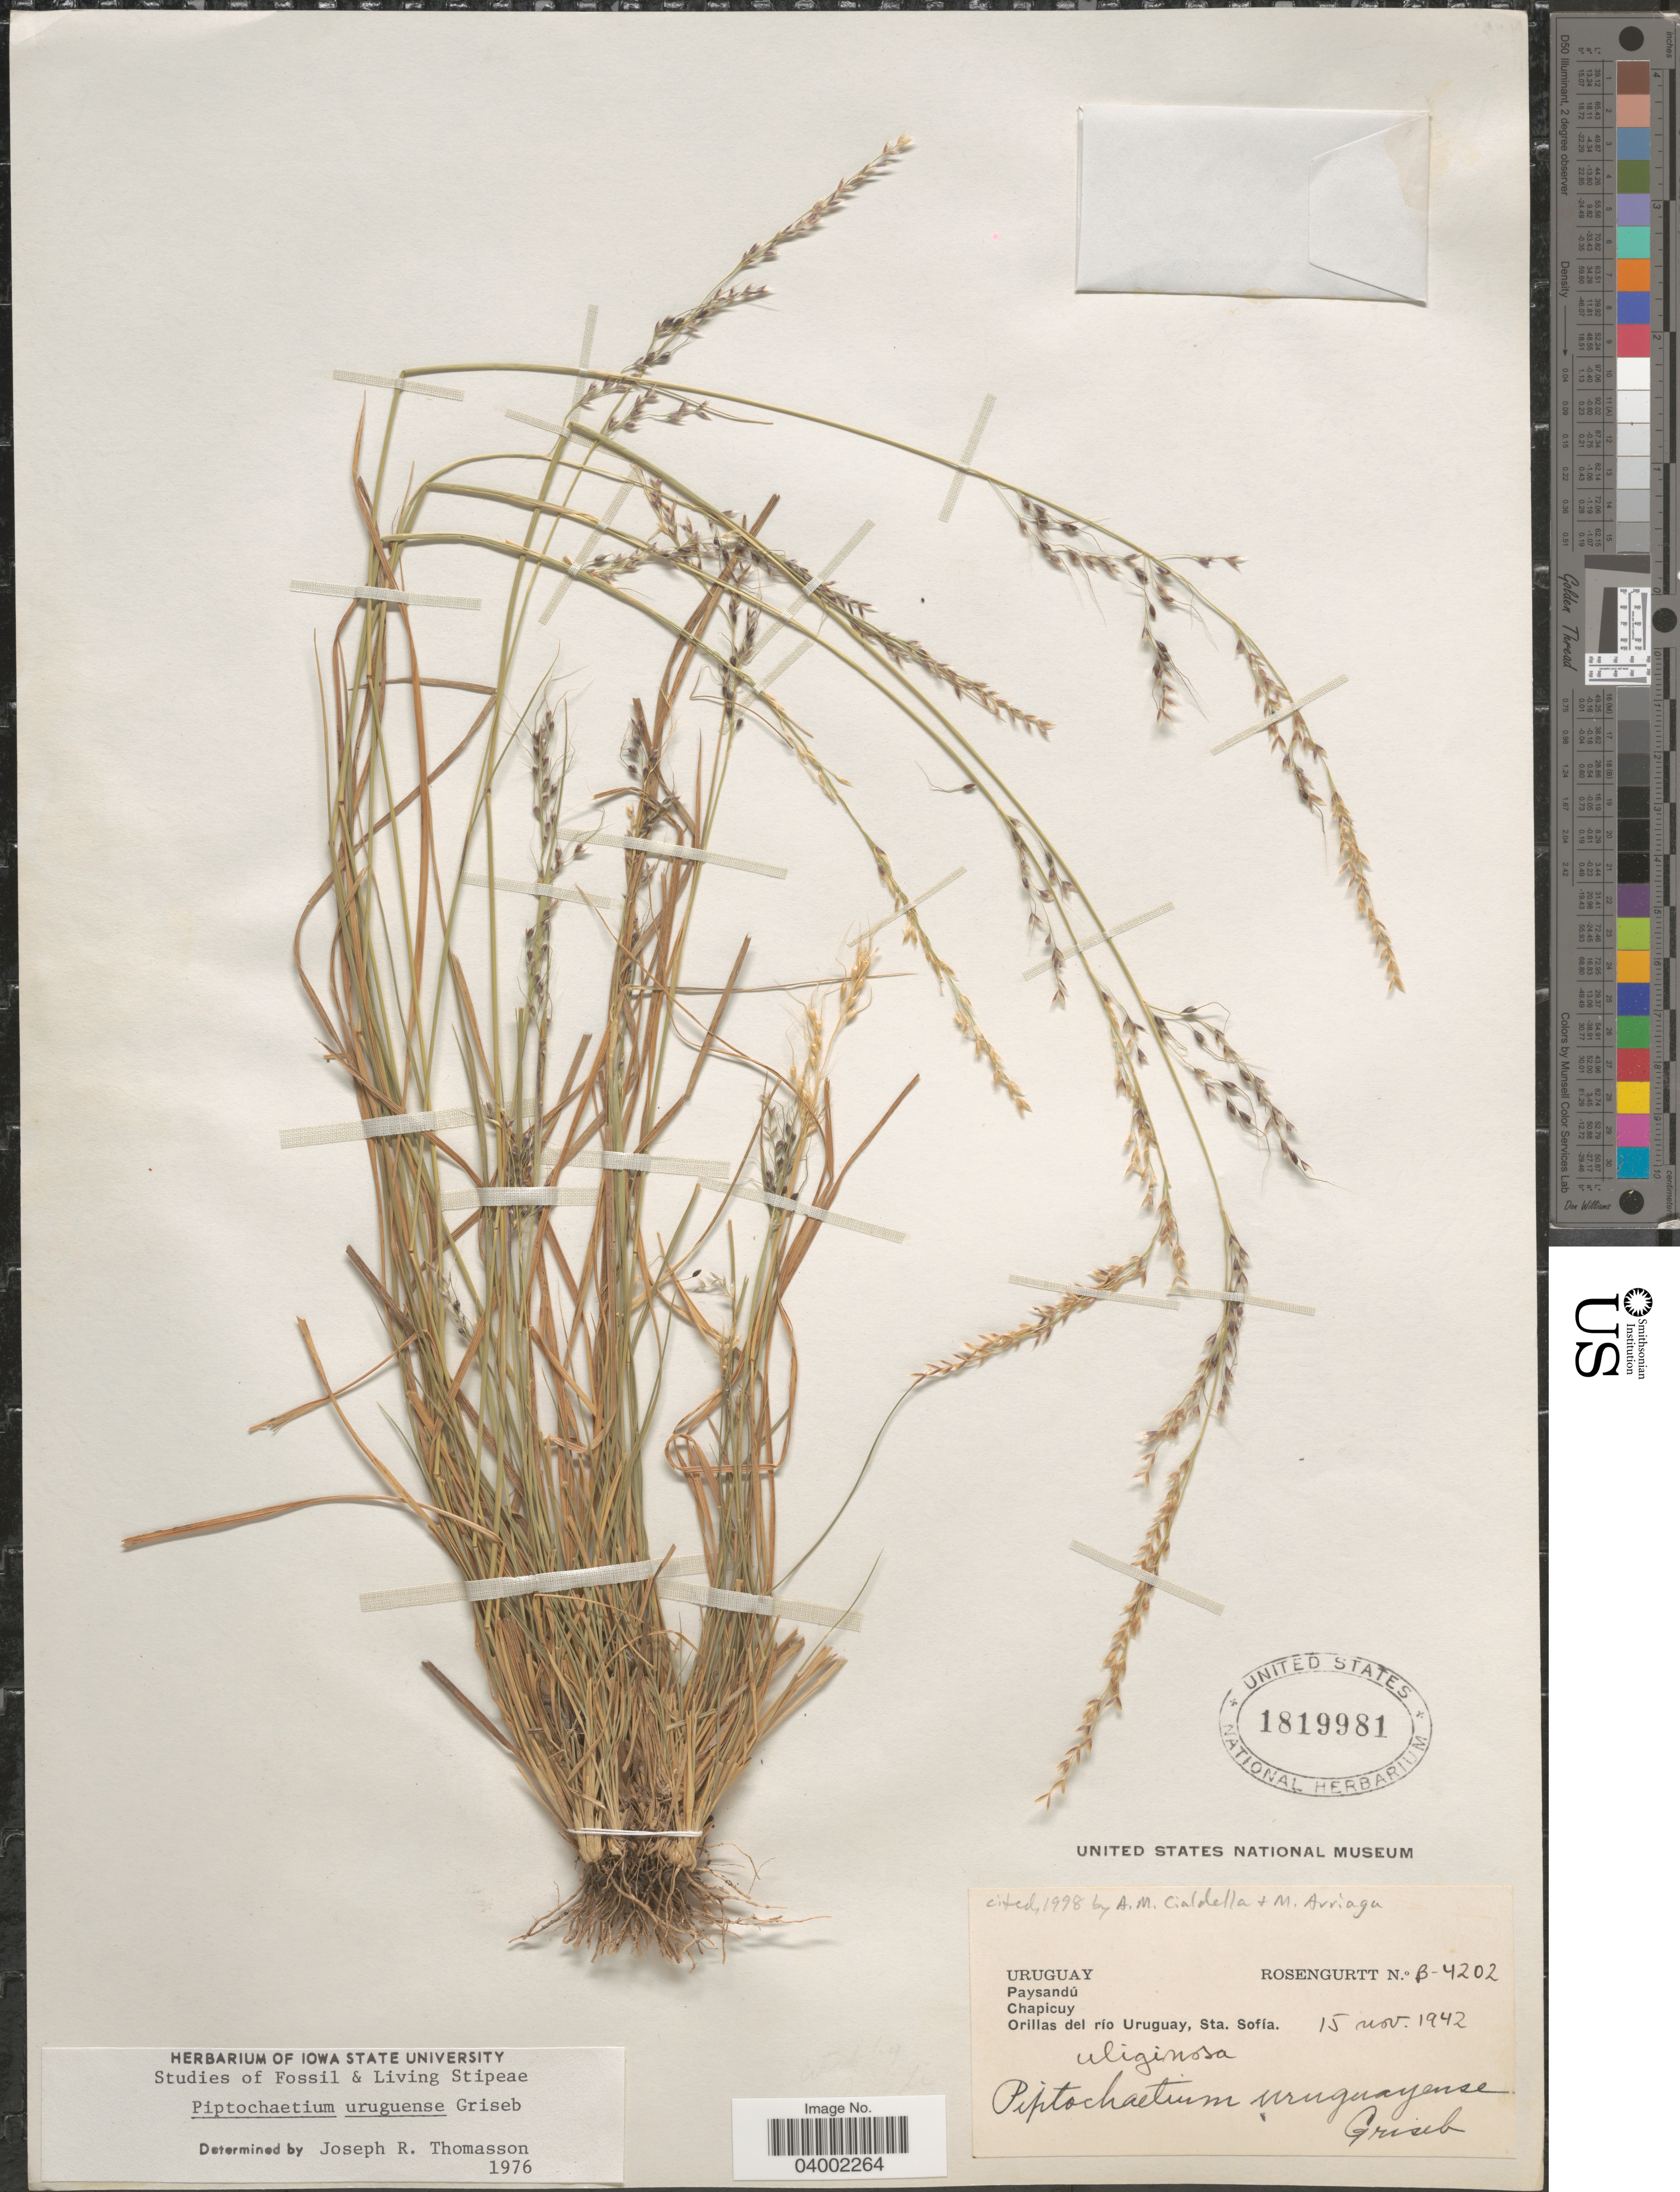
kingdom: Plantae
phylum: Tracheophyta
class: Liliopsida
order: Poales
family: Poaceae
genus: Piptochaetium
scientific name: Piptochaetium uruguense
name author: Griseb.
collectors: Rosengurtt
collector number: B-4202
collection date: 1942-11-15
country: Uruguay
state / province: Paysandu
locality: Chapicuy. Orillas del río Uruguay, Sta. Sofía.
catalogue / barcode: US 1819981